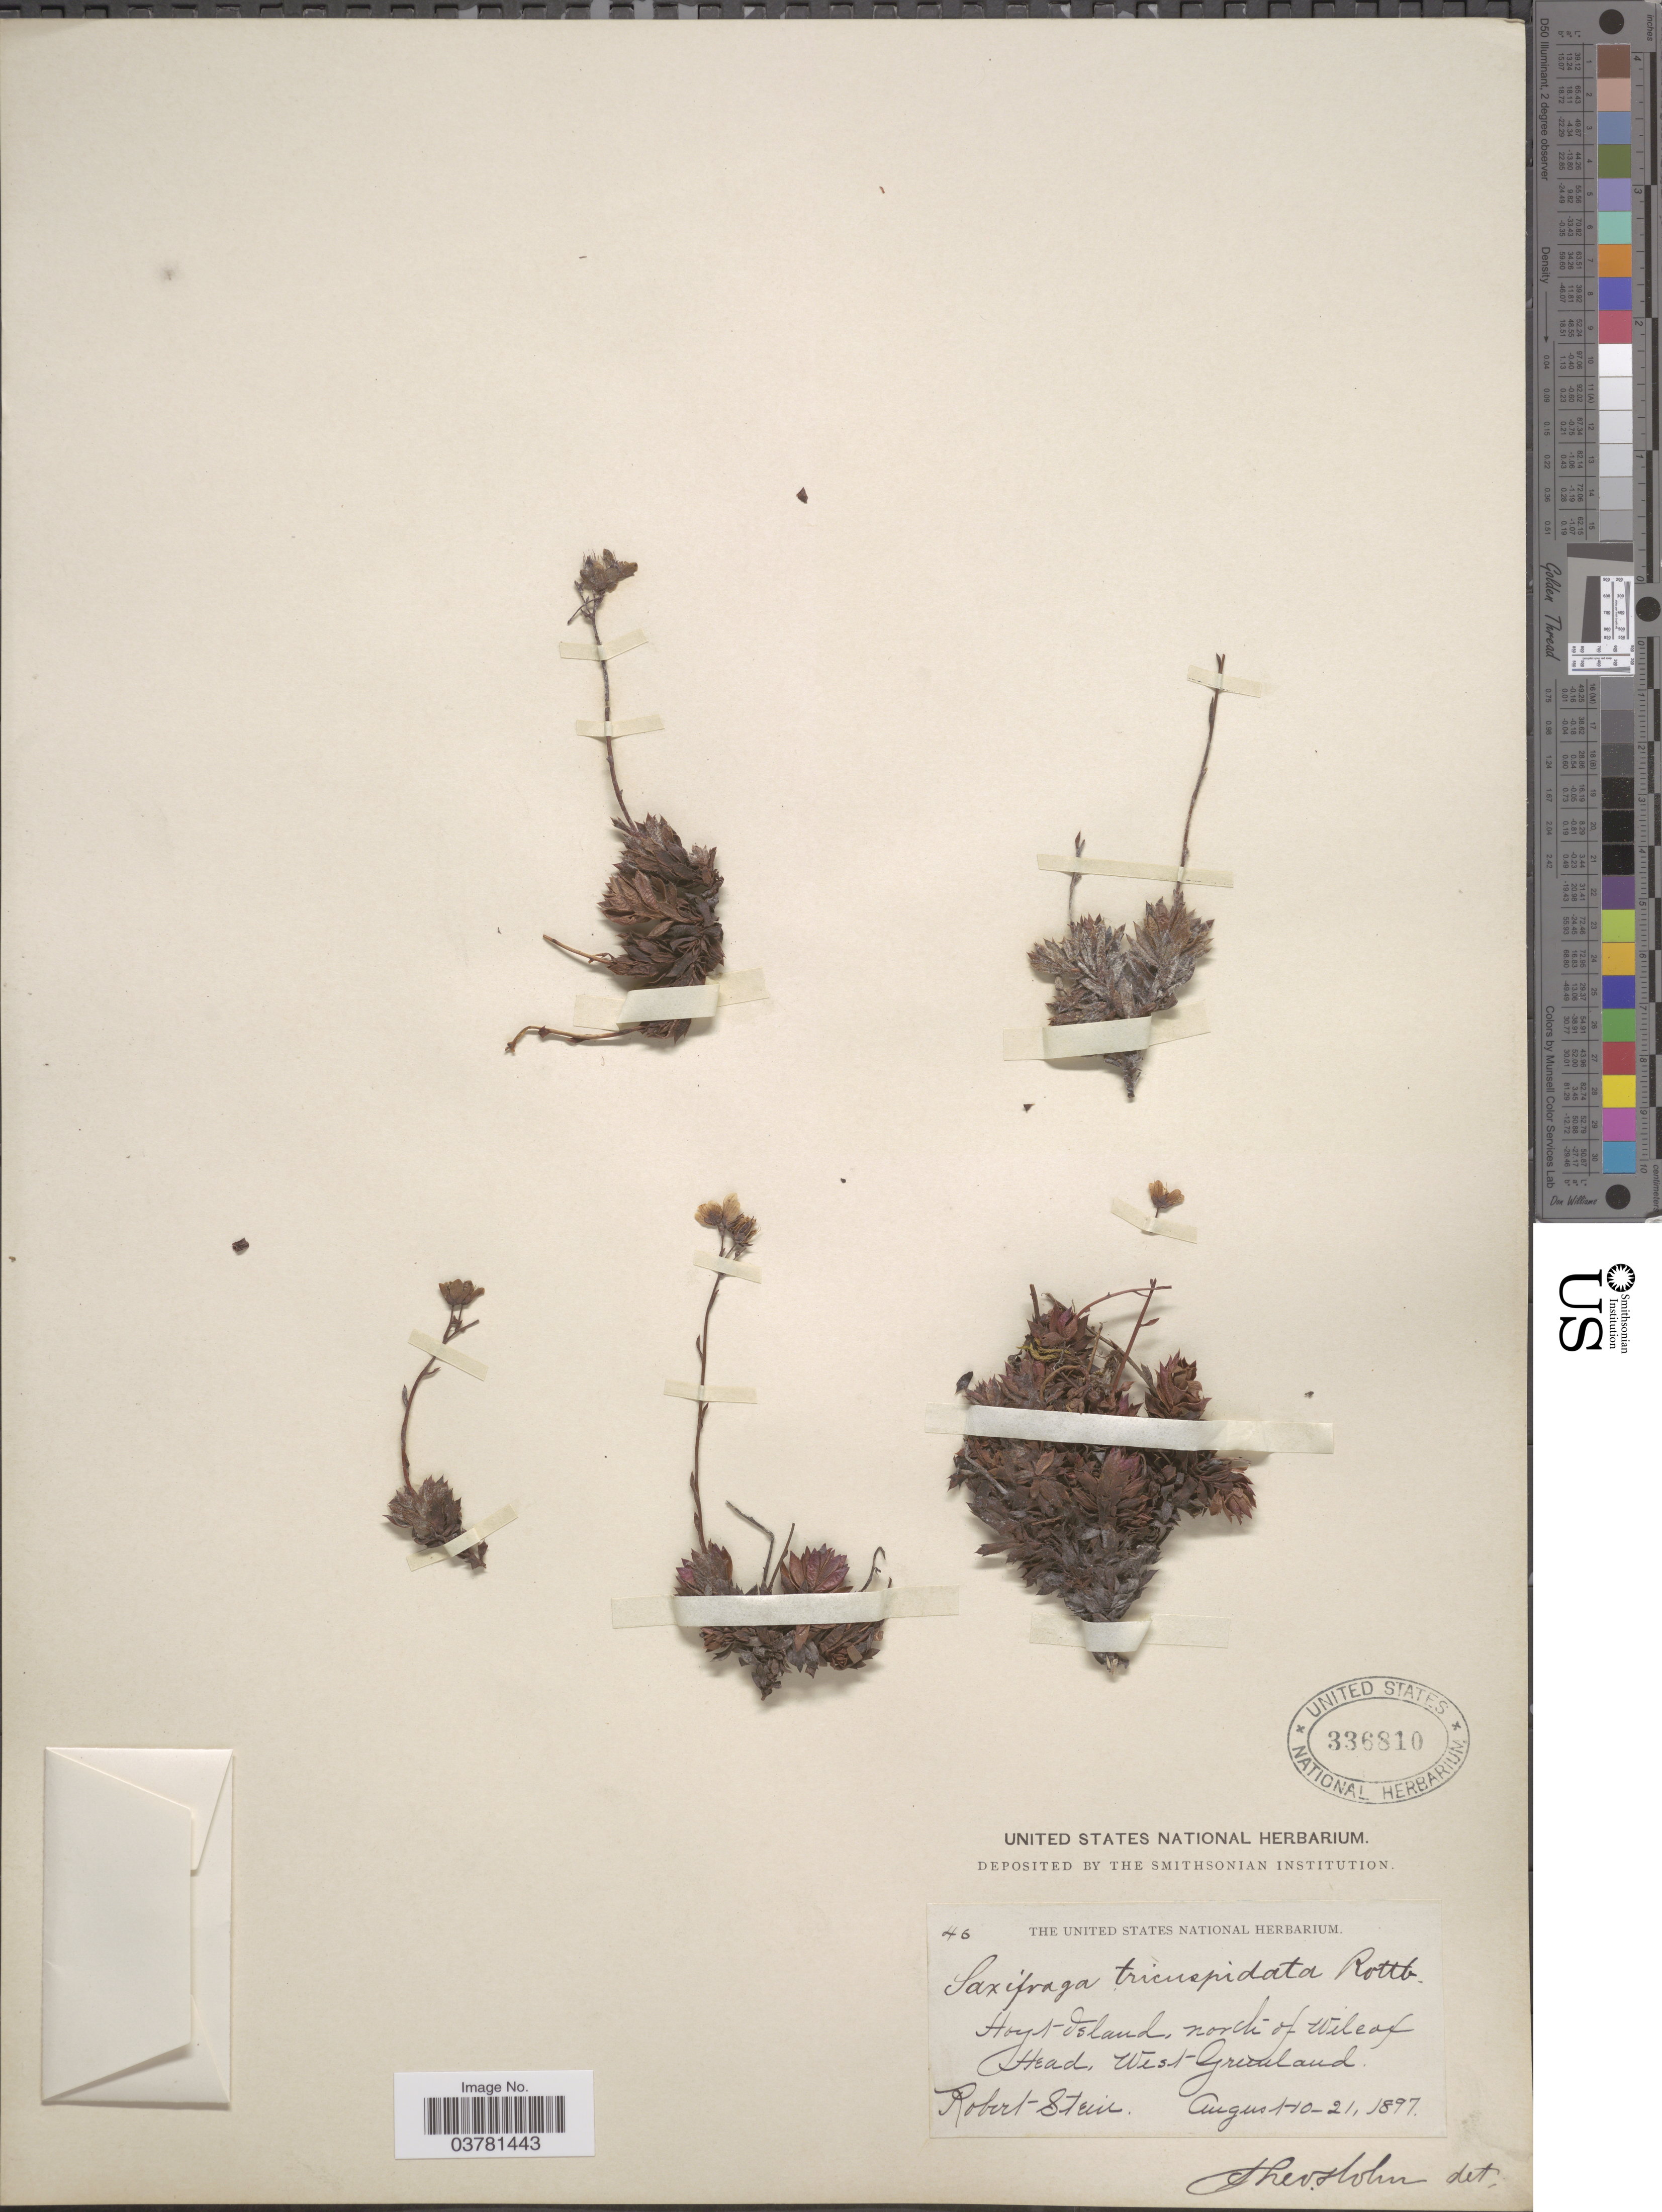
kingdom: Plantae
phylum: Tracheophyta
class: Magnoliopsida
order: Saxifragales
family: Saxifragaceae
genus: Saxifraga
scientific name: Saxifraga tricuspidata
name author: Rottb.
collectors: R. Stein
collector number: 46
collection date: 1897-08-10/1897-08-21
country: Greenland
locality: Hoyt Island north of Wilcox Head, West Greenland.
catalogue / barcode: US 336810